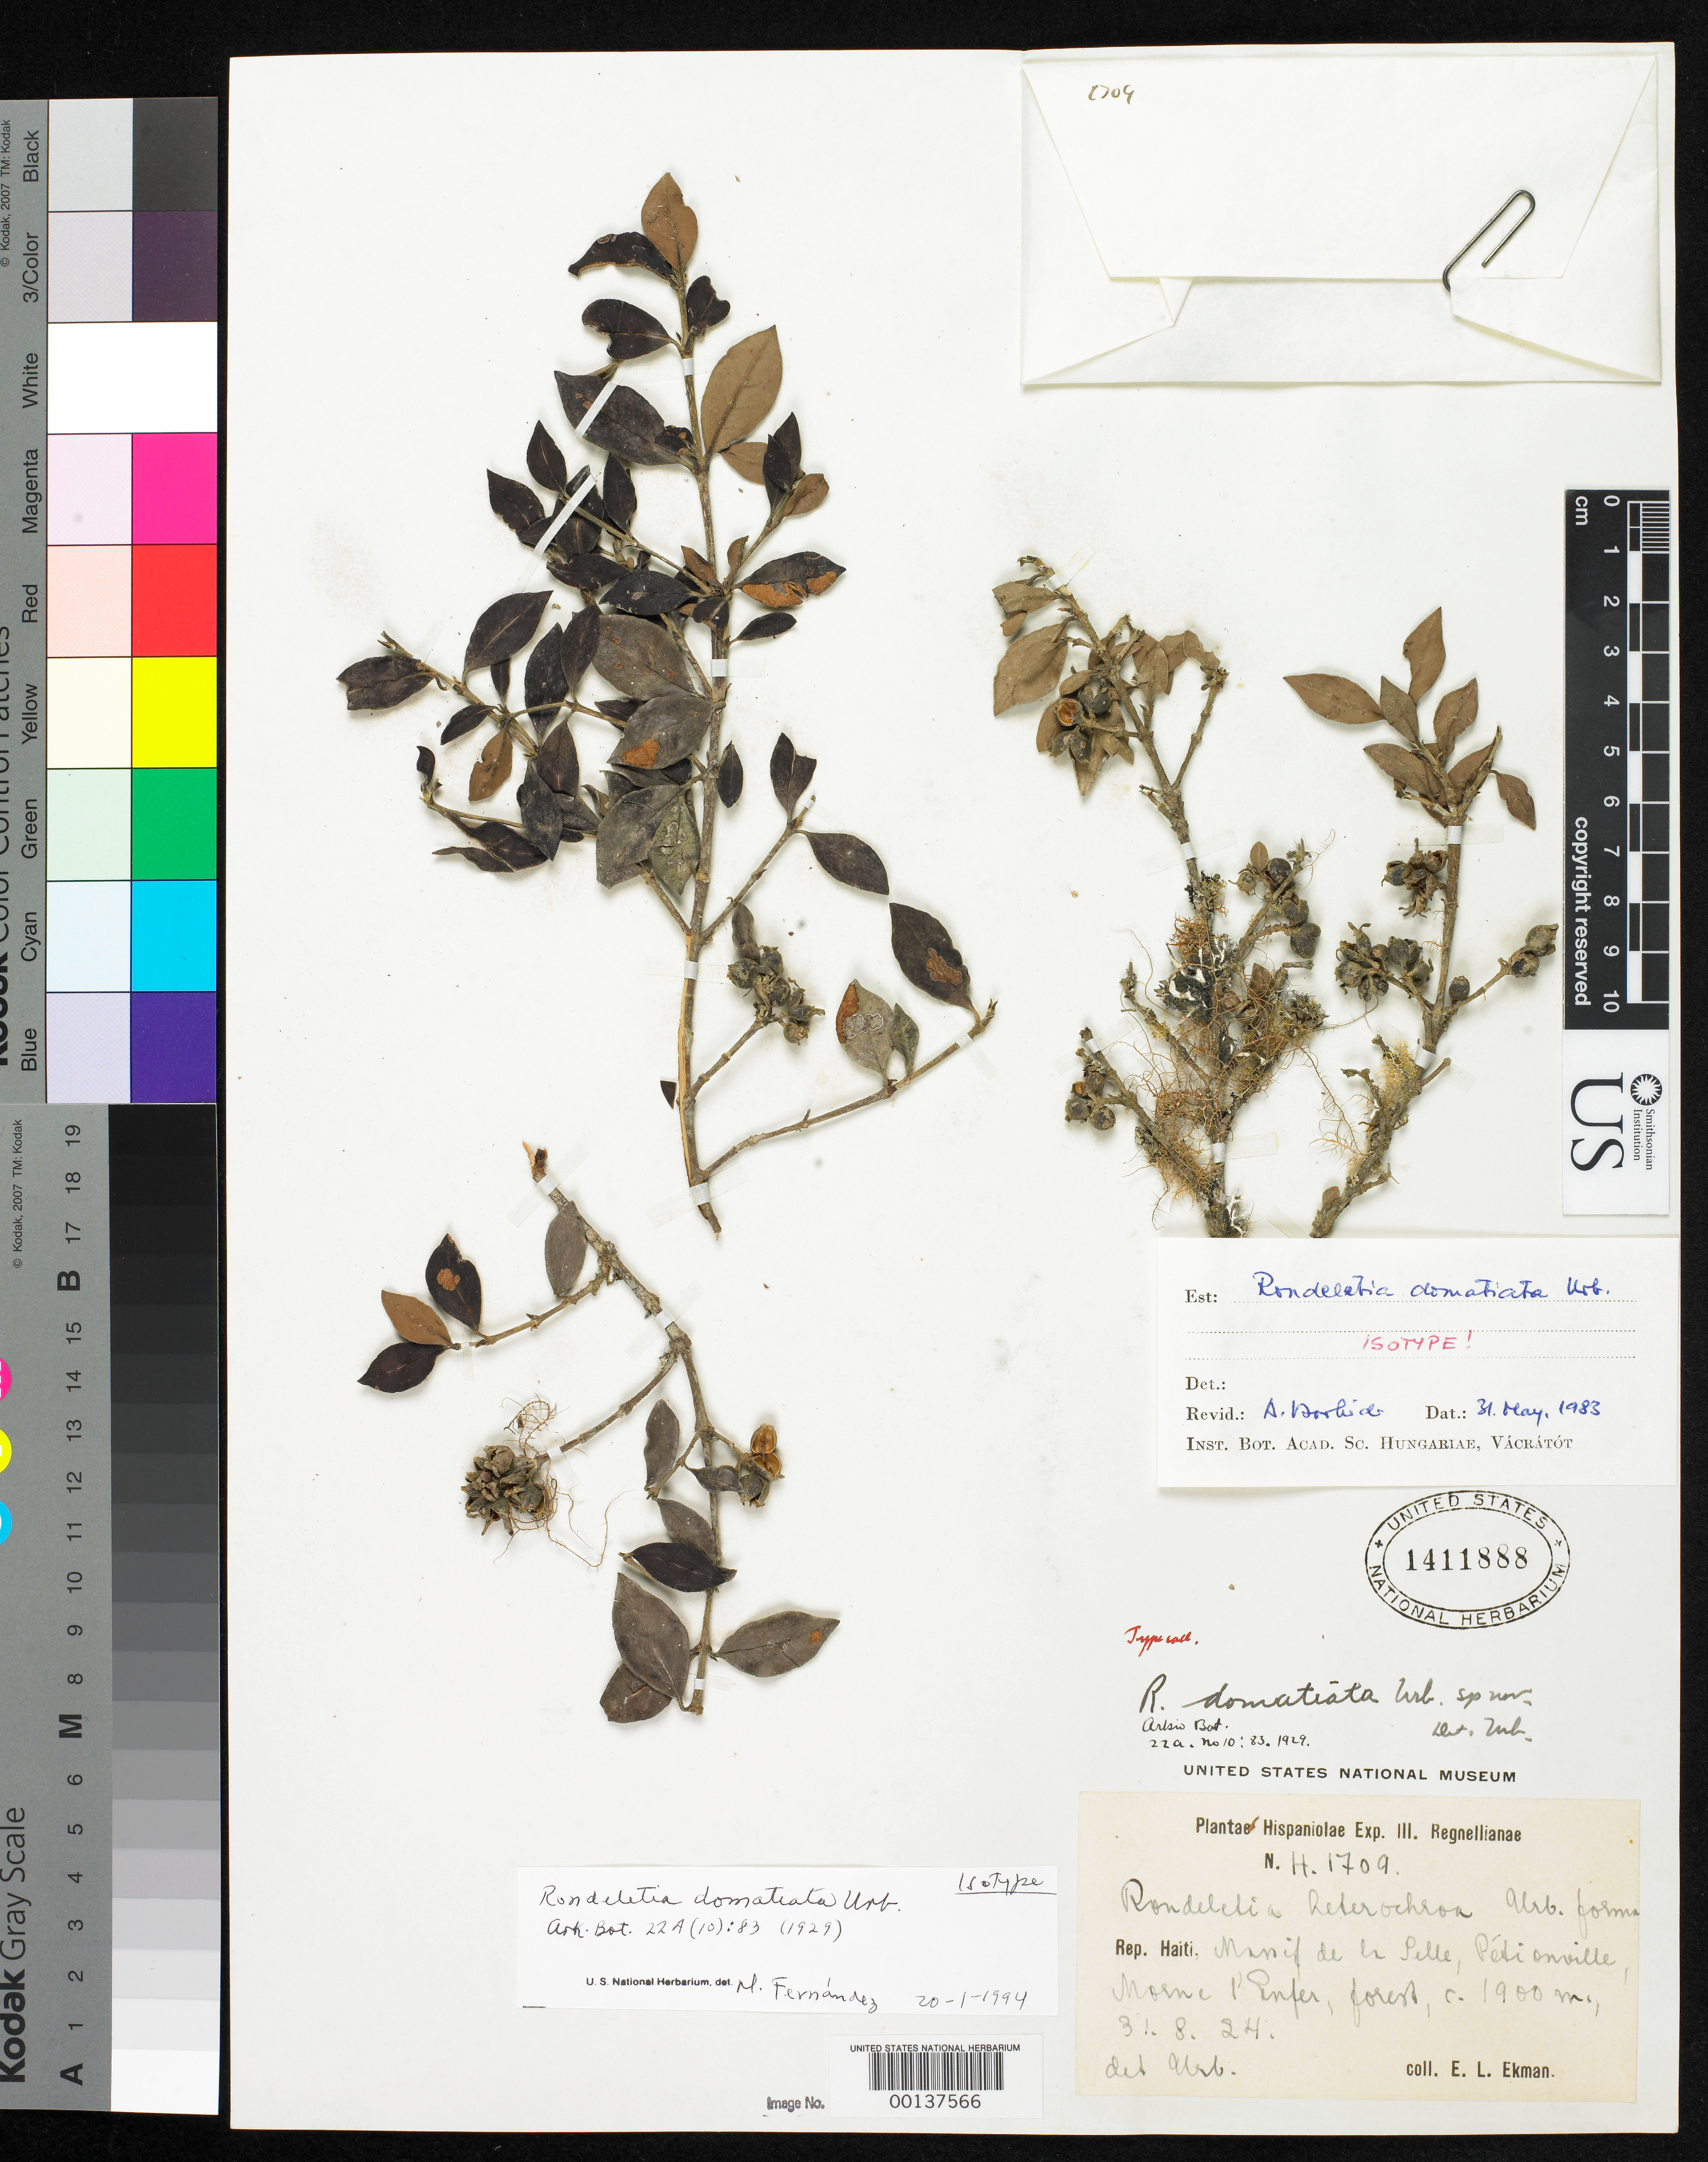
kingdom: Plantae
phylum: Tracheophyta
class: Magnoliopsida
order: Gentianales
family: Rubiaceae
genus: Rondeletia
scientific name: Rondeletia domatiata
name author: Urb.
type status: Isotype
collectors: E. L. Ekman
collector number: H 1709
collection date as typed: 31 Aug 1924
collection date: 1924-08-31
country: Haiti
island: Hispaniola Island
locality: Massif de La Selle, Morne l'Enfer.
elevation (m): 1700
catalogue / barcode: US 1411888